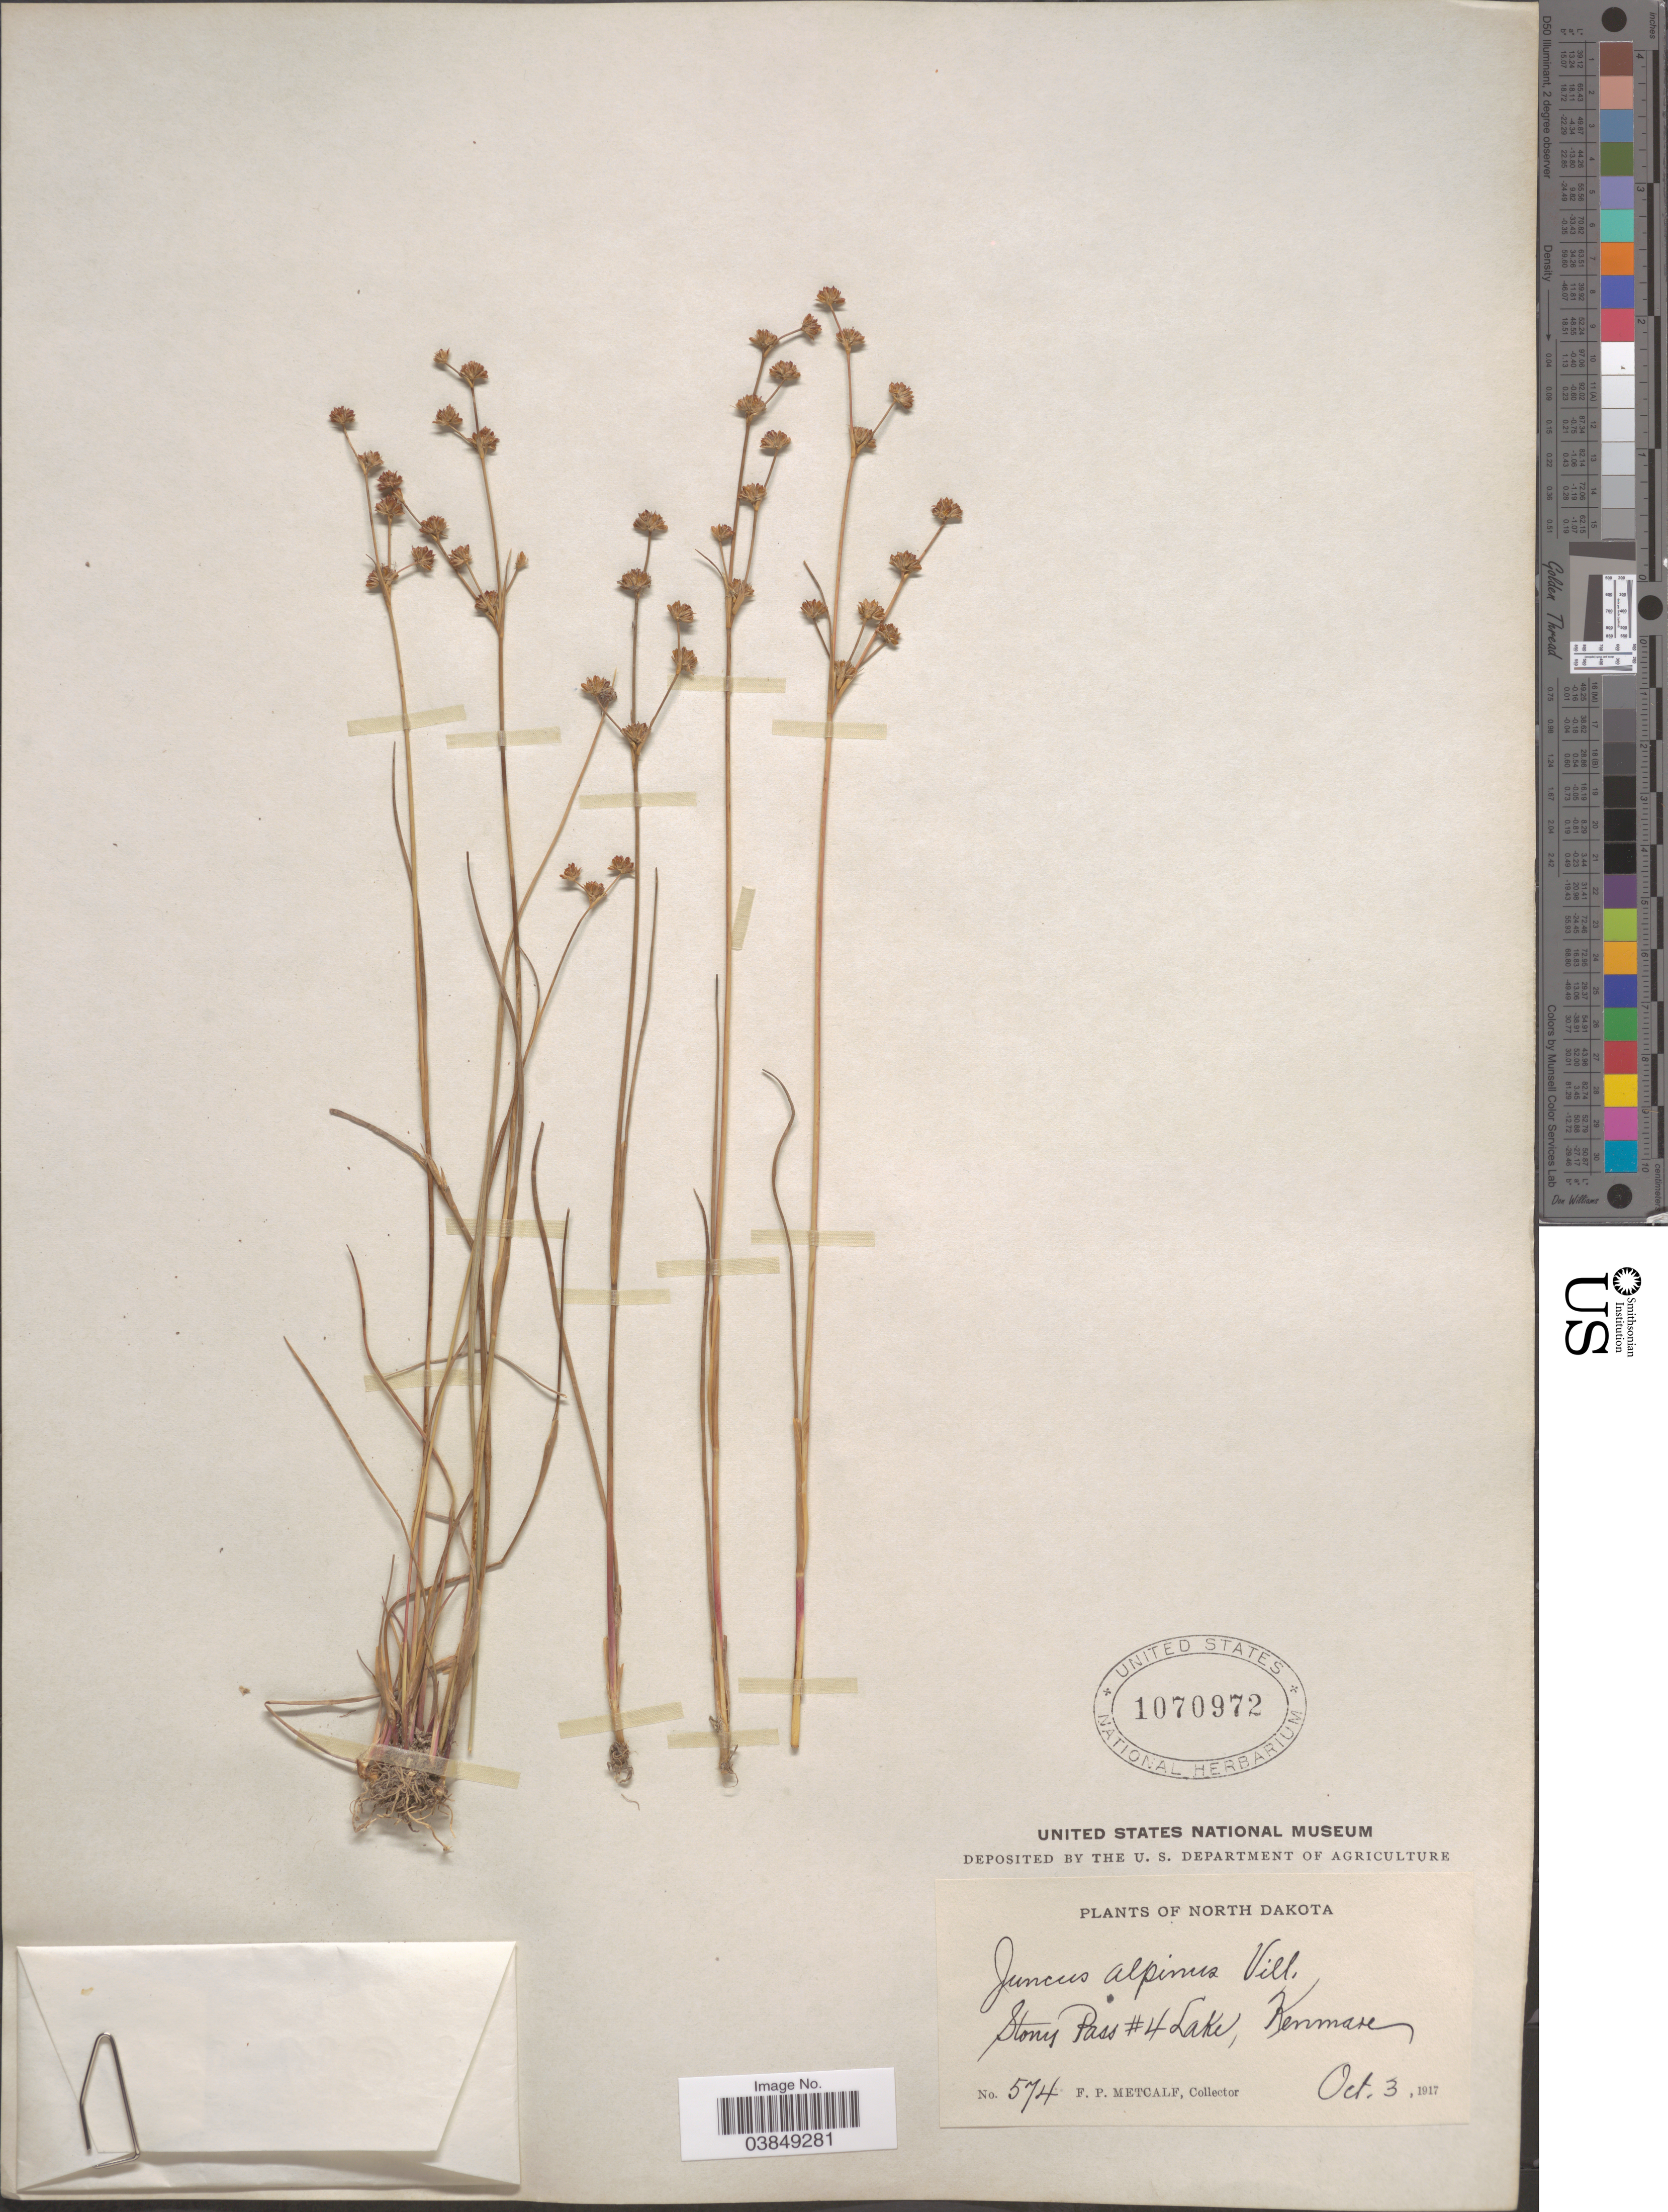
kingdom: Plantae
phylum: Tracheophyta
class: Liliopsida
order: Poales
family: Juncaceae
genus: Juncus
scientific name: Juncus rariflorus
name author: Hartm.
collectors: F. Metcalf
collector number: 574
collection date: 1917-10-03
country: United States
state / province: North Dakota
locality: Stony Pass #4 Lake, Kenmare.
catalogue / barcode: US 1070972